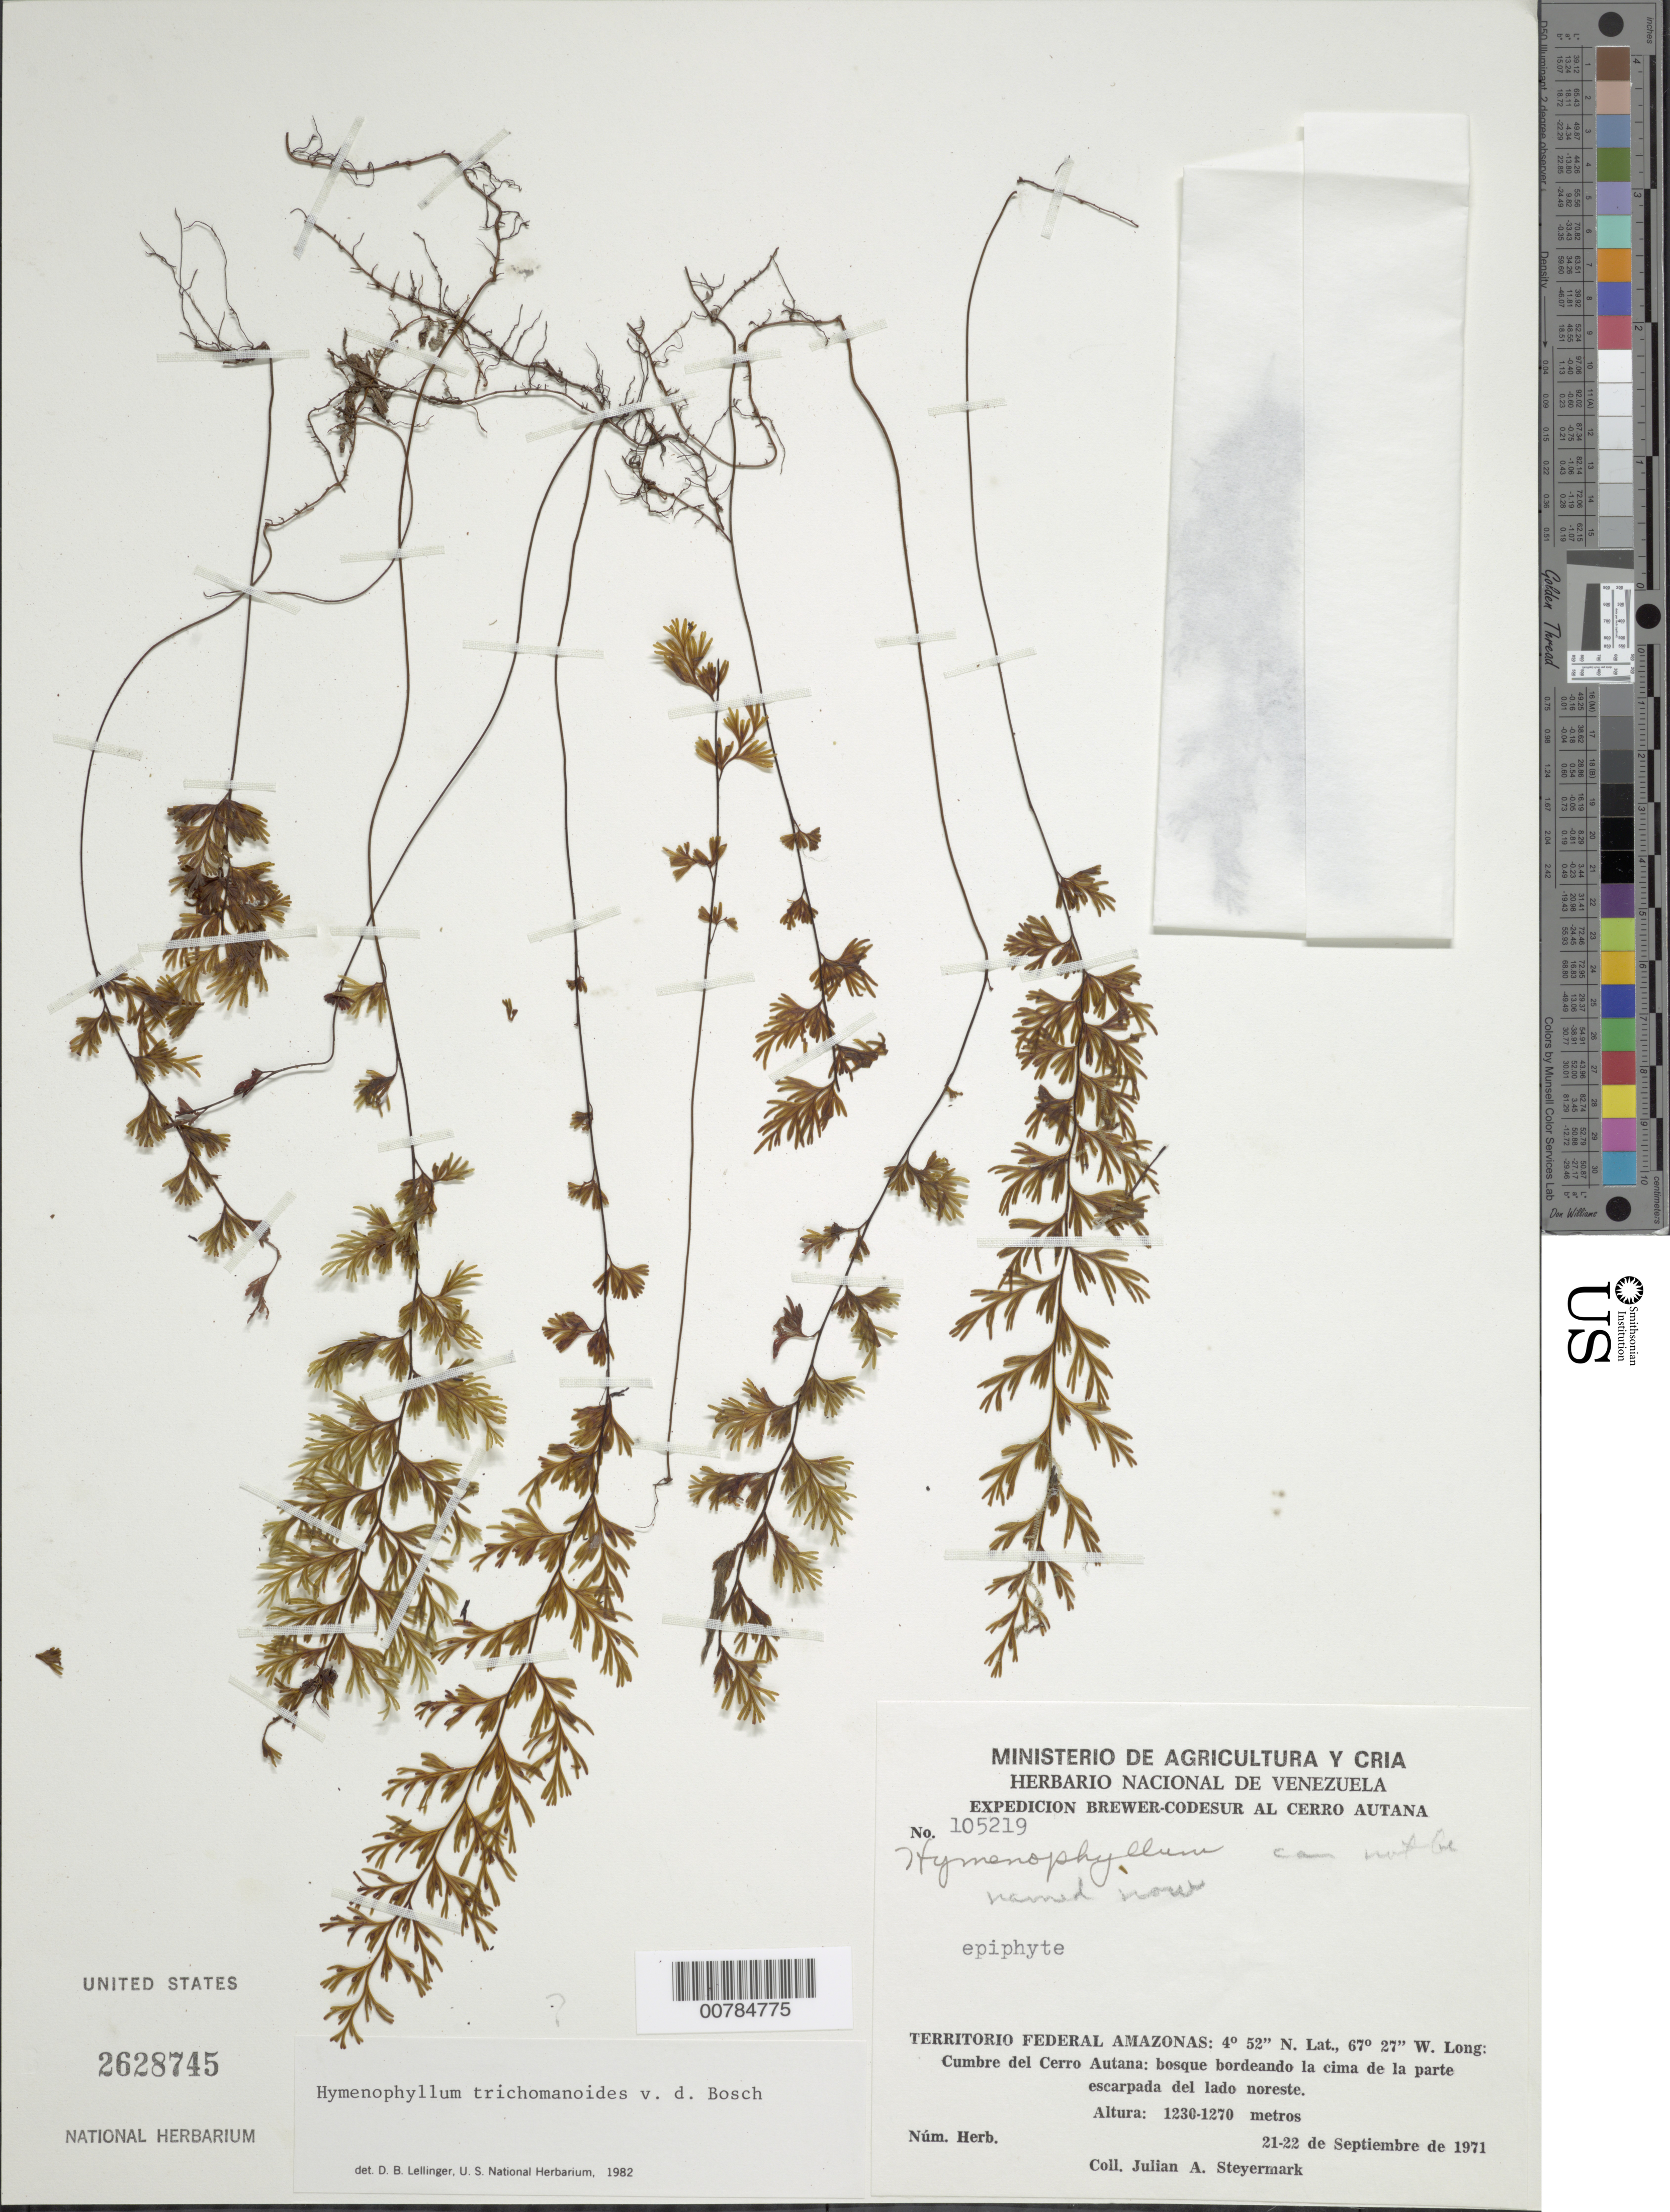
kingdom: Plantae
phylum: Tracheophyta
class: Polypodiopsida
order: Hymenophyllales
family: Hymenophyllaceae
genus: Hymenophyllum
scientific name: Hymenophyllum decurrens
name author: (Jacq.) Sw.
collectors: J. Steyermark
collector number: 105219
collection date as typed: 21-Sep-71 to 22-Sep-71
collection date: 1971-09-21/1971-09-22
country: Venezuela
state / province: Amazonas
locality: Cerro Autana, cumbre, de la parte escarpada del lado NE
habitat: Bosque bordeando la cima de la parte escarpada del lado noreste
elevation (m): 1230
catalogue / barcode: US 2628745